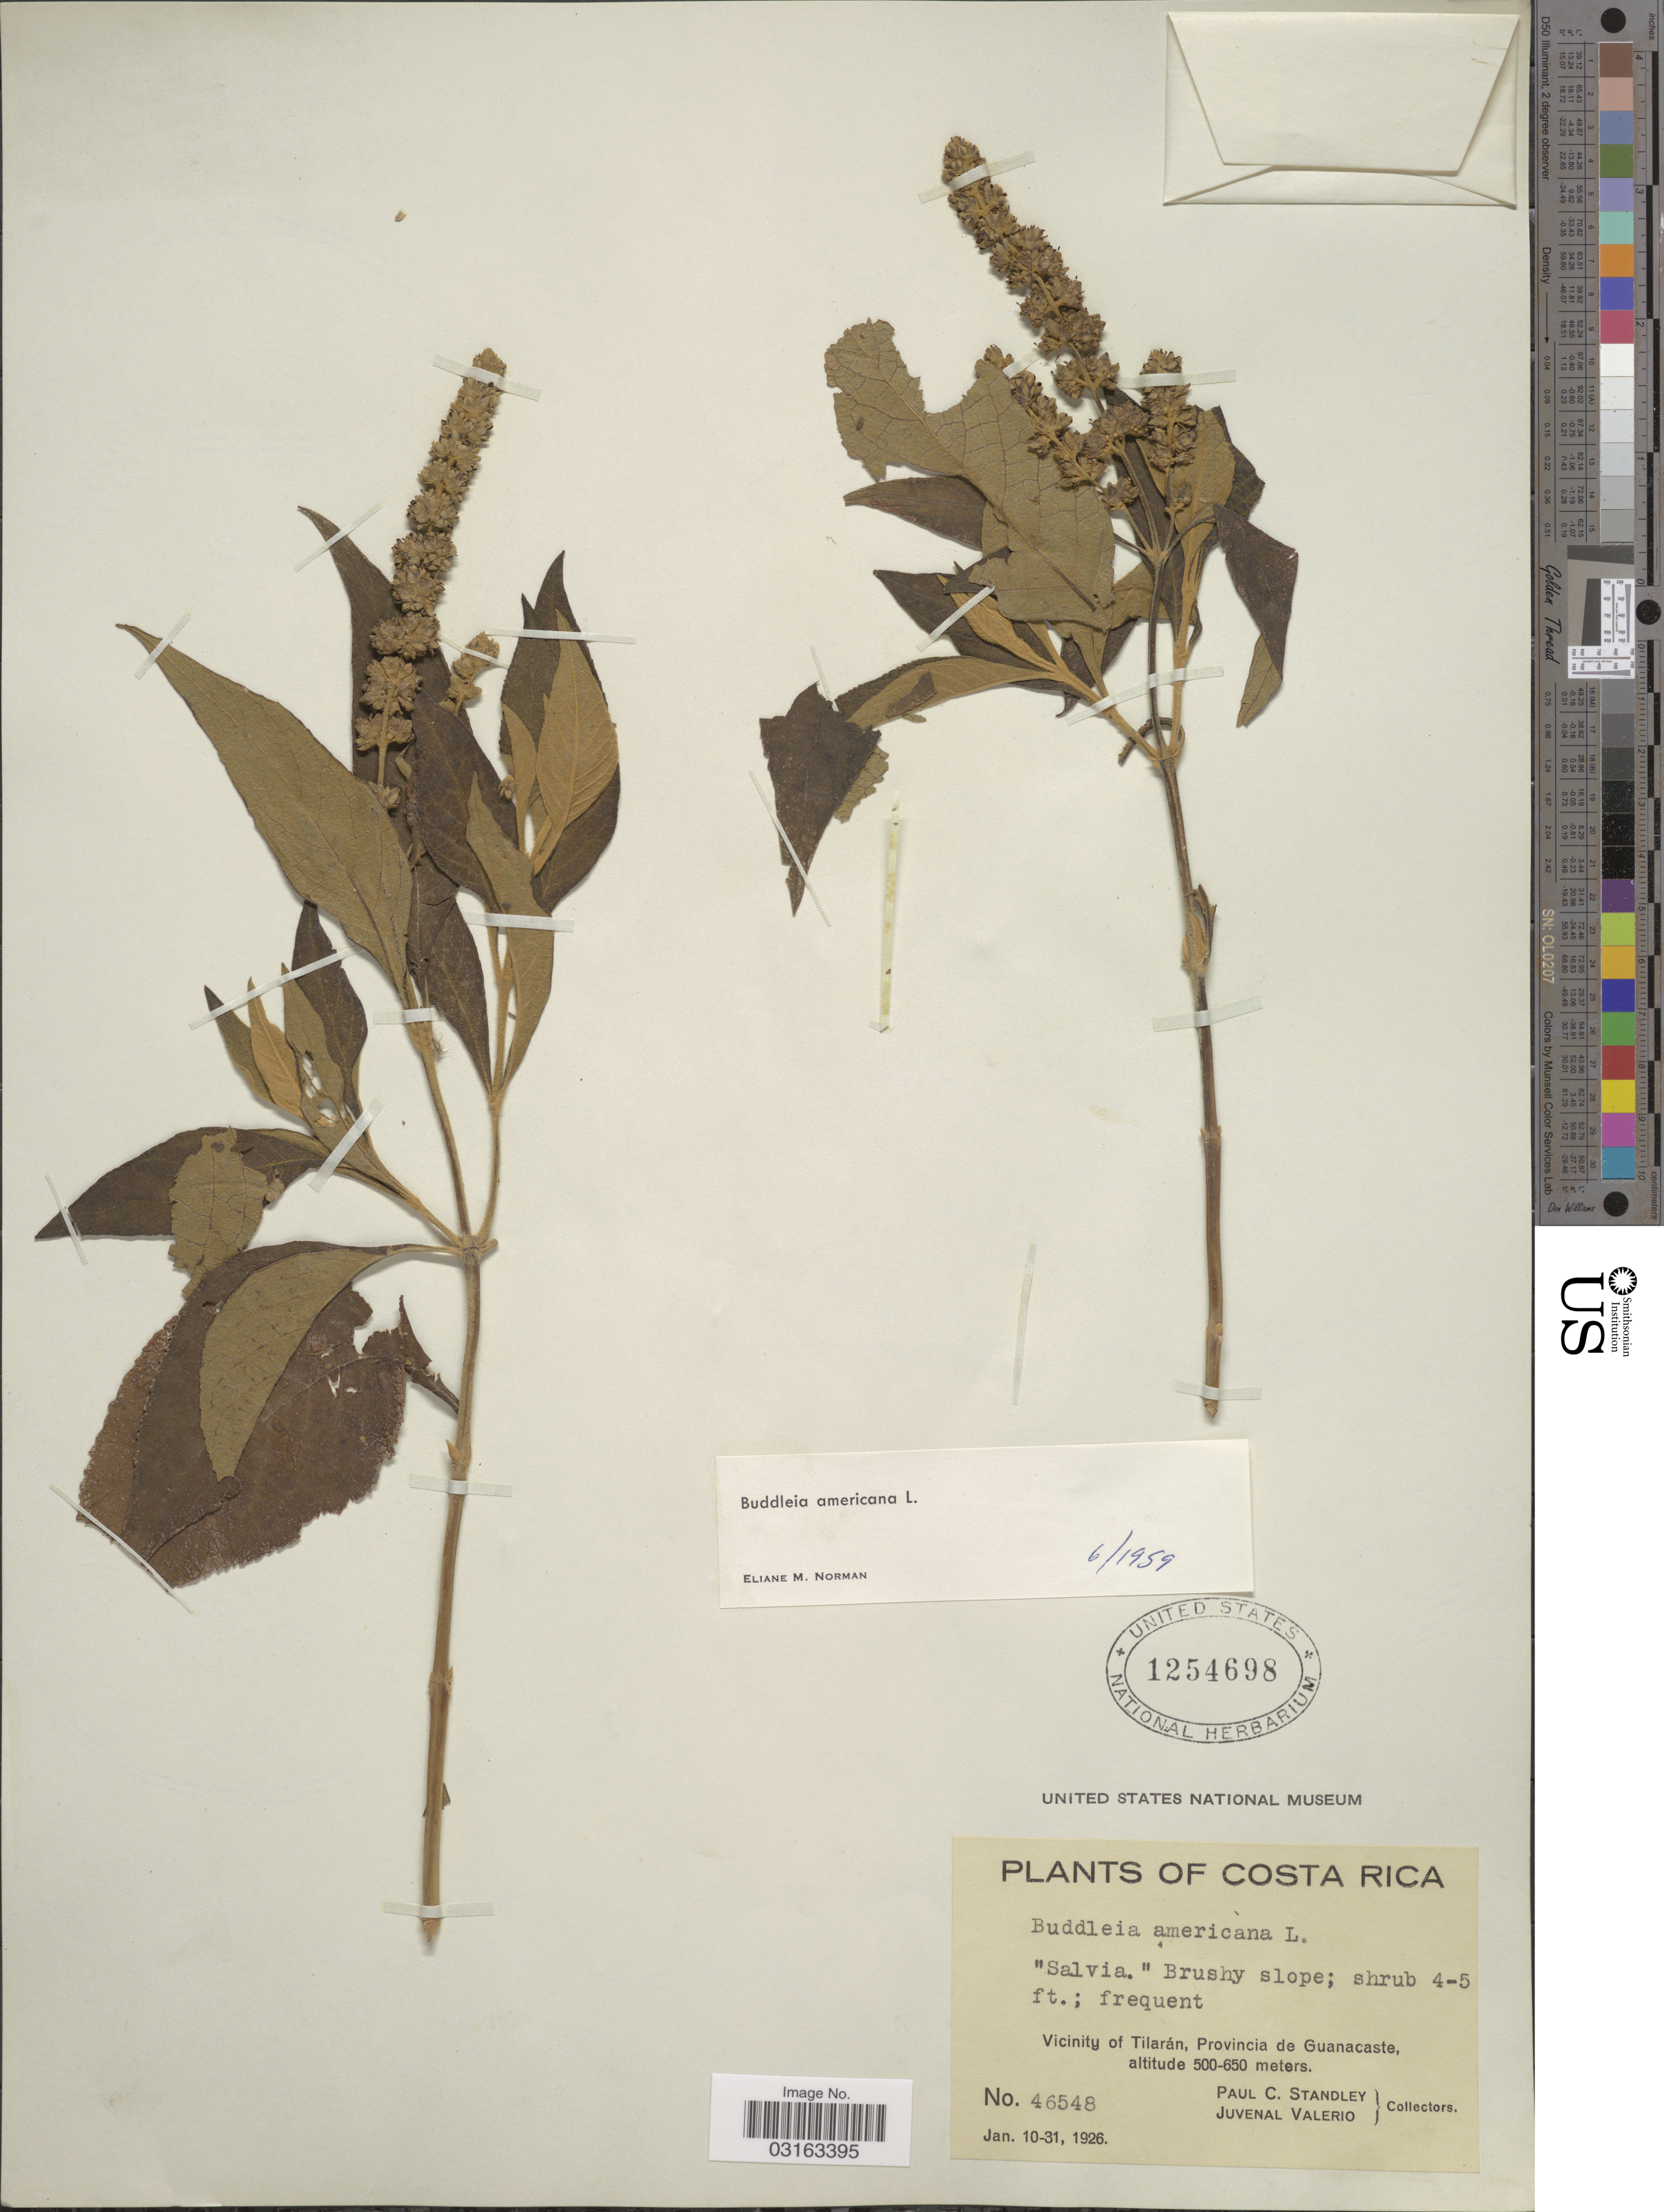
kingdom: Plantae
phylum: Tracheophyta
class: Magnoliopsida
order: Lamiales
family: Scrophulariaceae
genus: Buddleja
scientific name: Buddleja americana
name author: L.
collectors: P. C. Standley & J. Valerio R.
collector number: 46548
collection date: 1926-01-10/1926-10-31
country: Costa Rica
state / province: Guanacaste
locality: Vicinity of Tilarán.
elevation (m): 500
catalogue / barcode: US 1254698